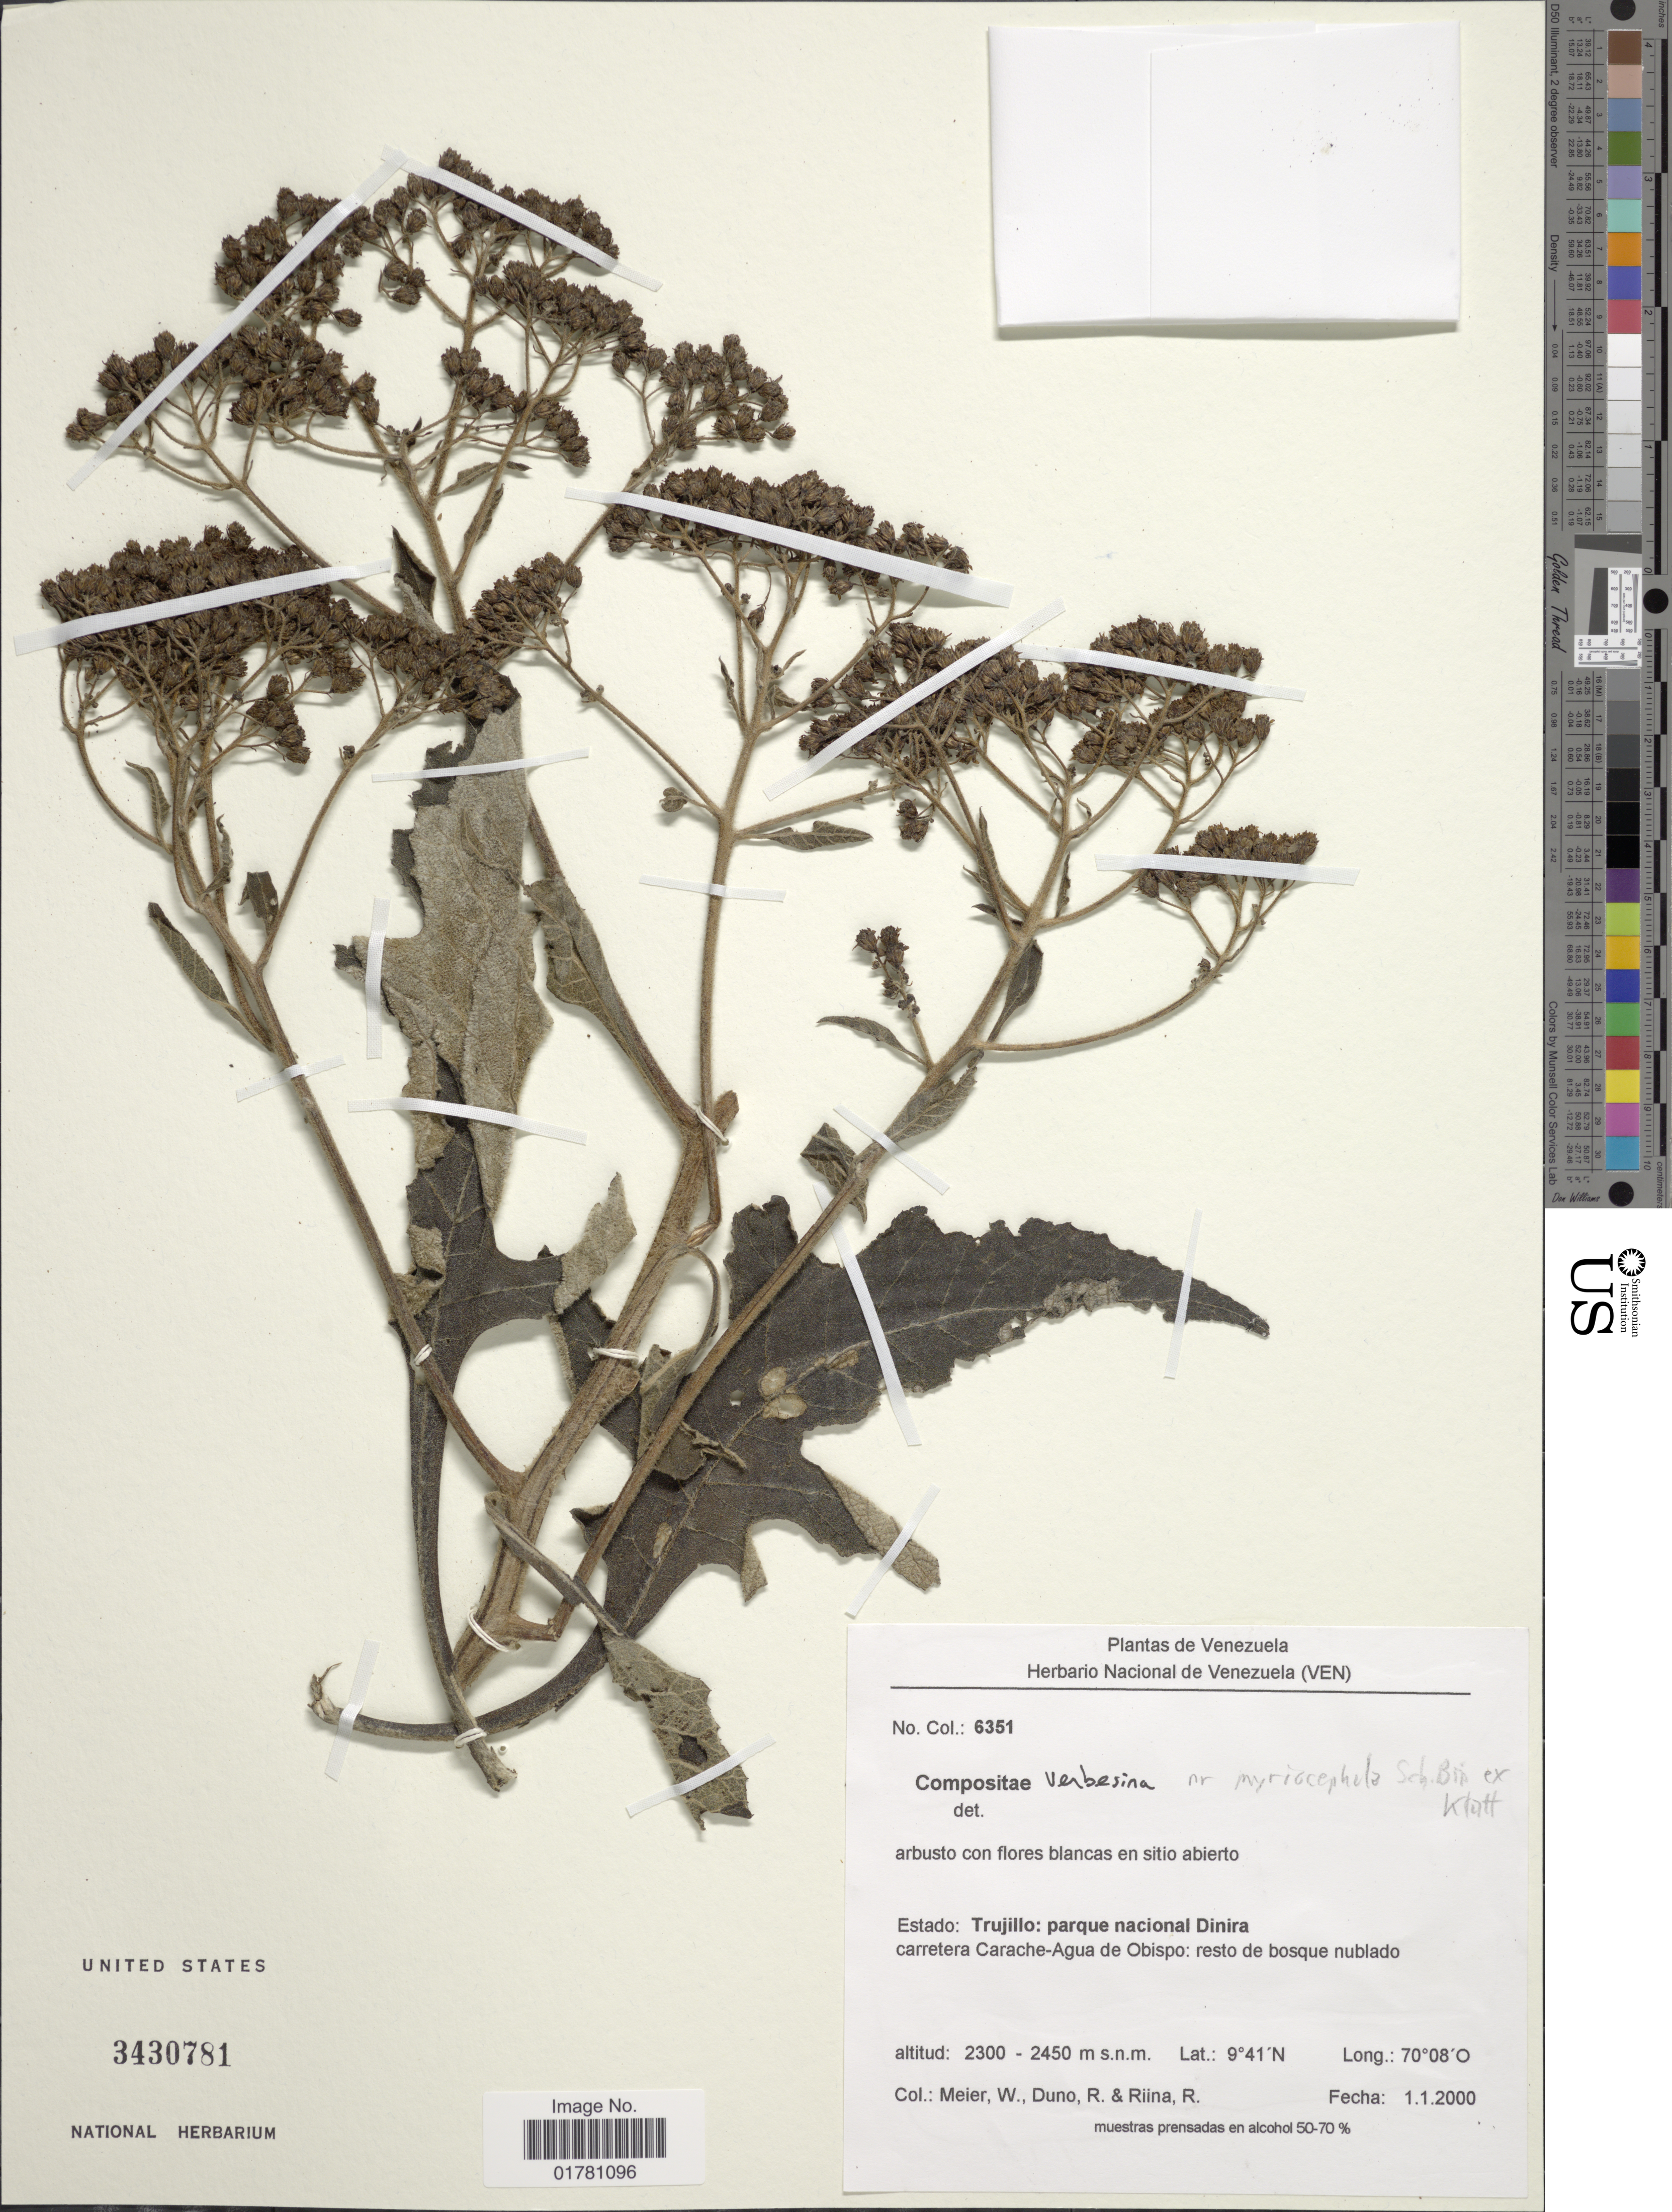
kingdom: Plantae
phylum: Tracheophyta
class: Magnoliopsida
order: Asterales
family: Asteraceae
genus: Verbesina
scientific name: Verbesina myriocephala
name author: Sch. Bip. ex Klatt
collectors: W. Meier, R. Duno de Stefano & R. Riina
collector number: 6351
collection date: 2000-01-01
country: Venezuela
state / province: Trujillo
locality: Parque nacional Dinira carretera Carache-Agua de Obsipo: resto de bosque nublado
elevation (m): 2300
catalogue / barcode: US 3430781